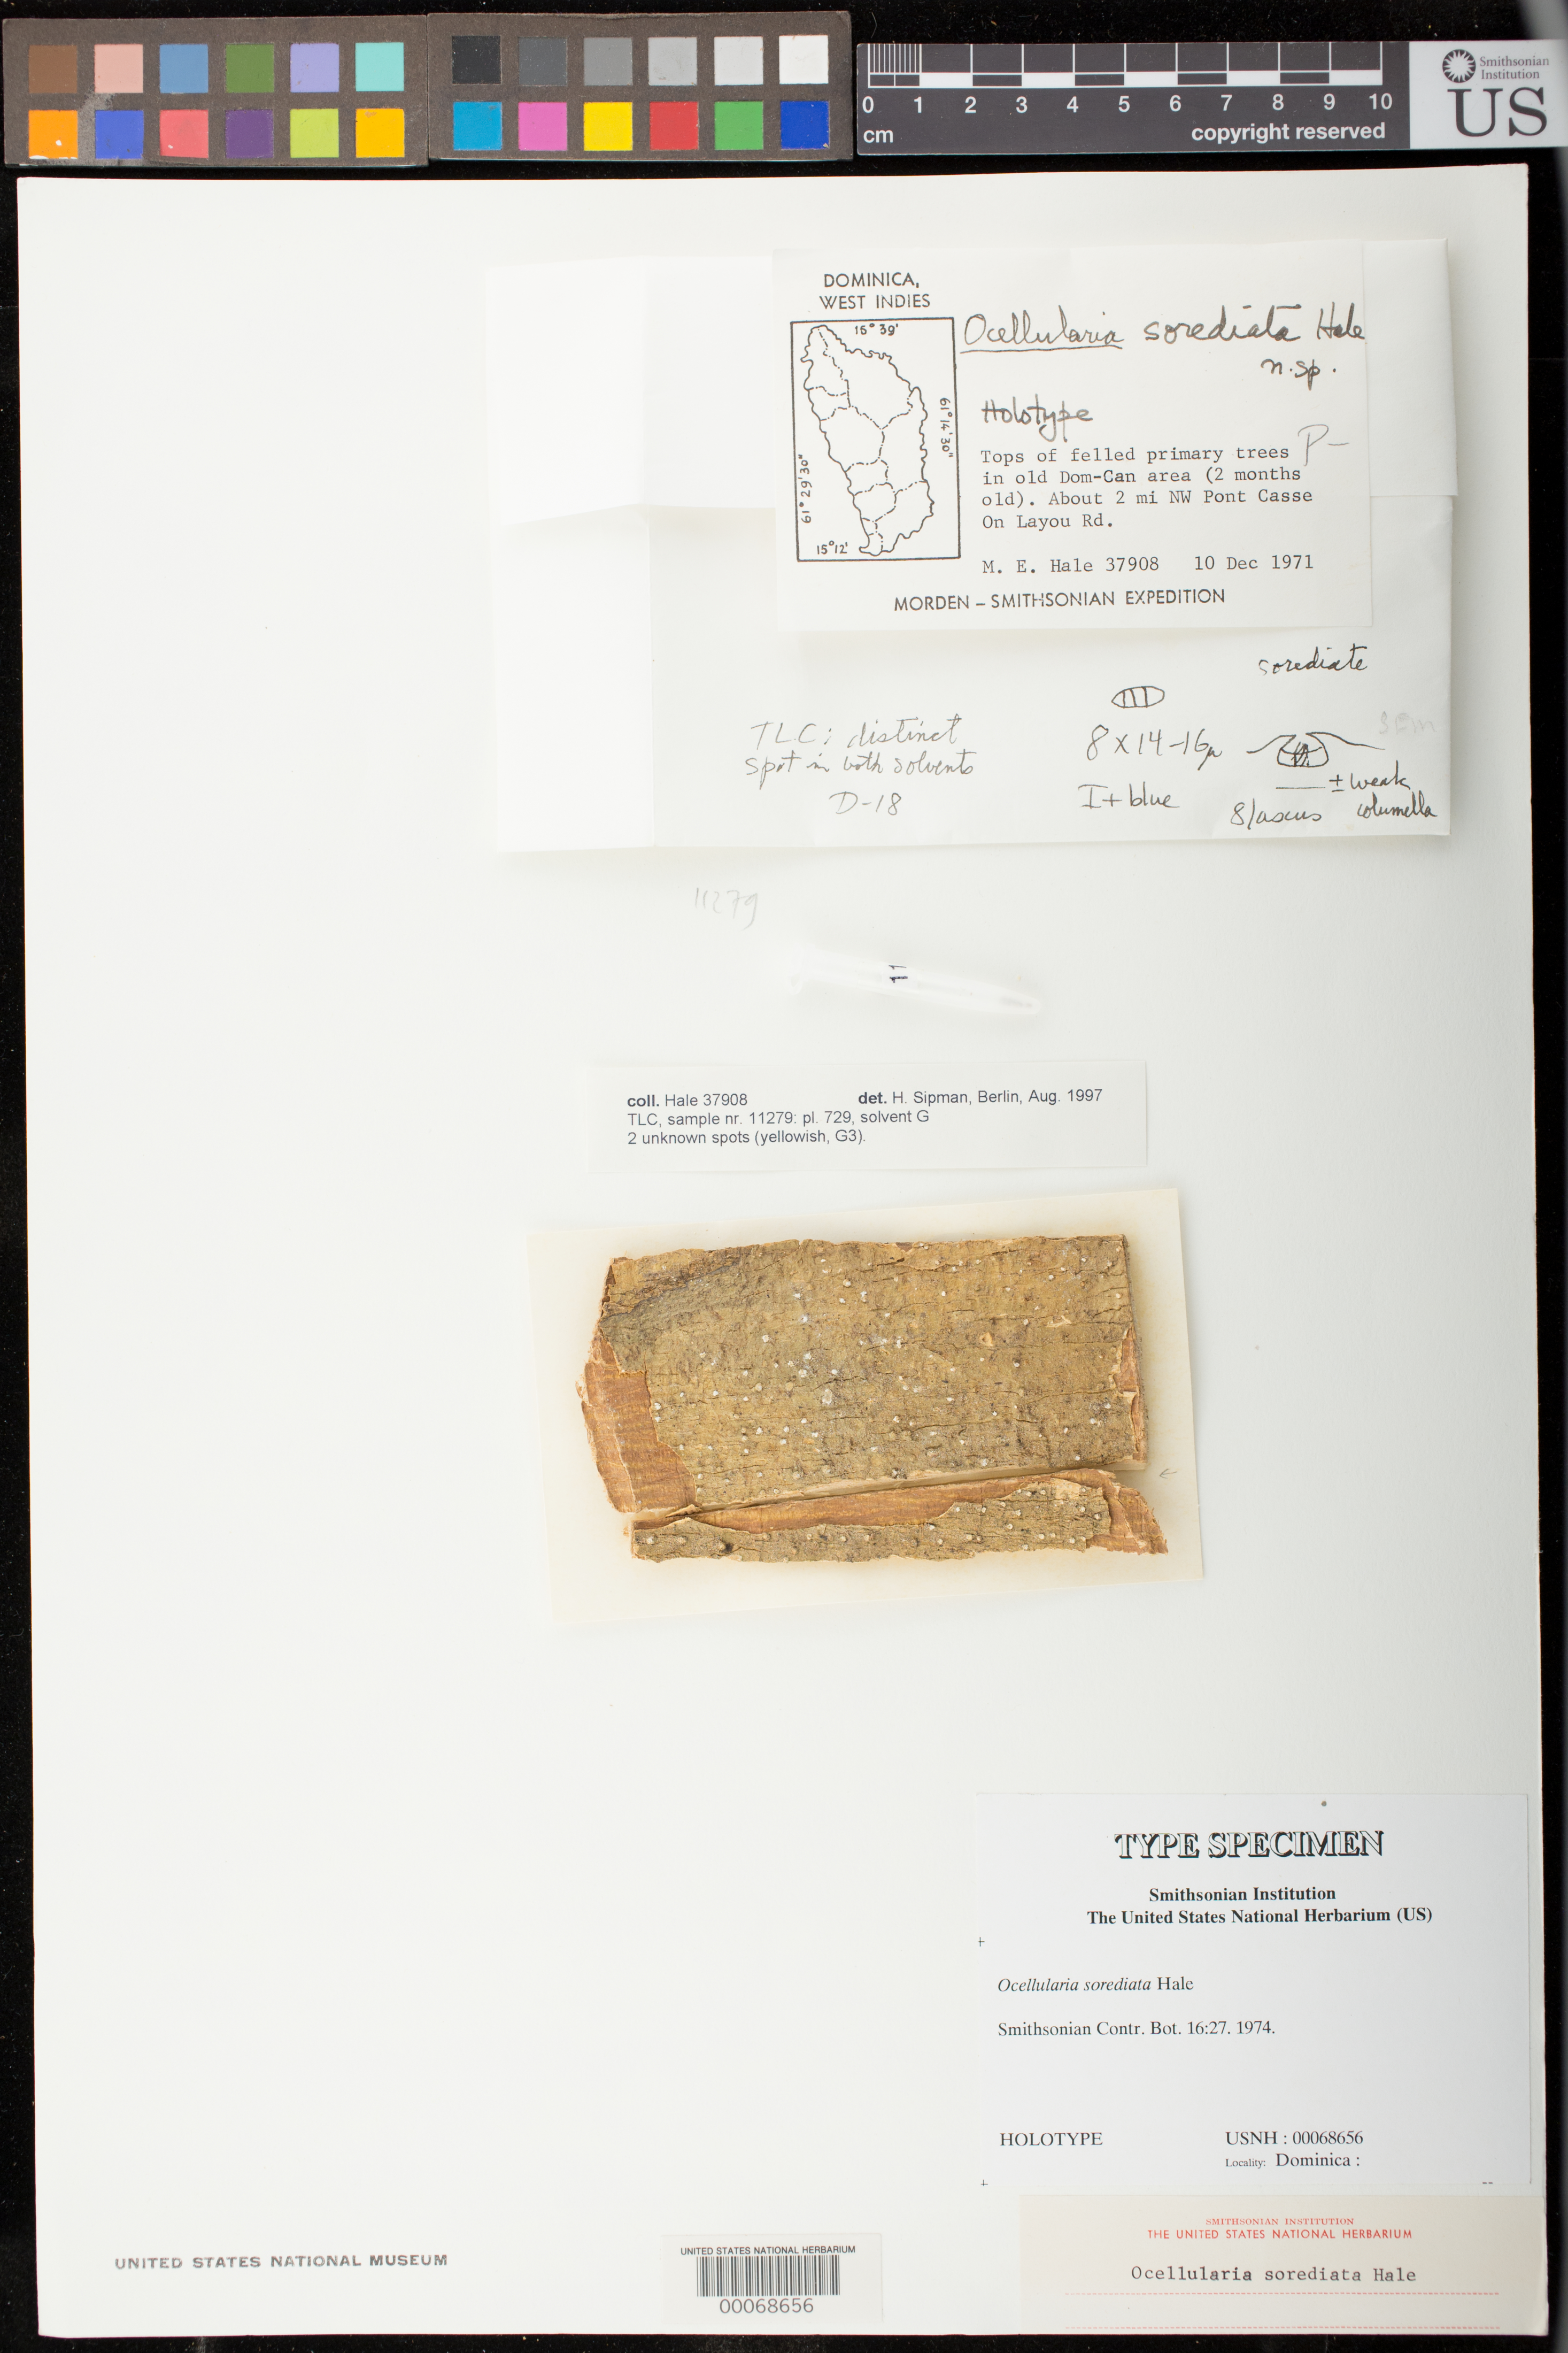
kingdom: Fungi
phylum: Ascomycota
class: Lecanoromycetes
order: Ostropales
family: Graphidaceae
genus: Ocellularia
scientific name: Ocellularia sorediata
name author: Hale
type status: Holotype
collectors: M. Hale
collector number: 37908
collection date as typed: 10 Dec 1971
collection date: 1971-12-10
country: Dominica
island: Dominica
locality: Dom-Can area, about 2 mi NW of Pont Casse on Layou Rd.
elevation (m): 420